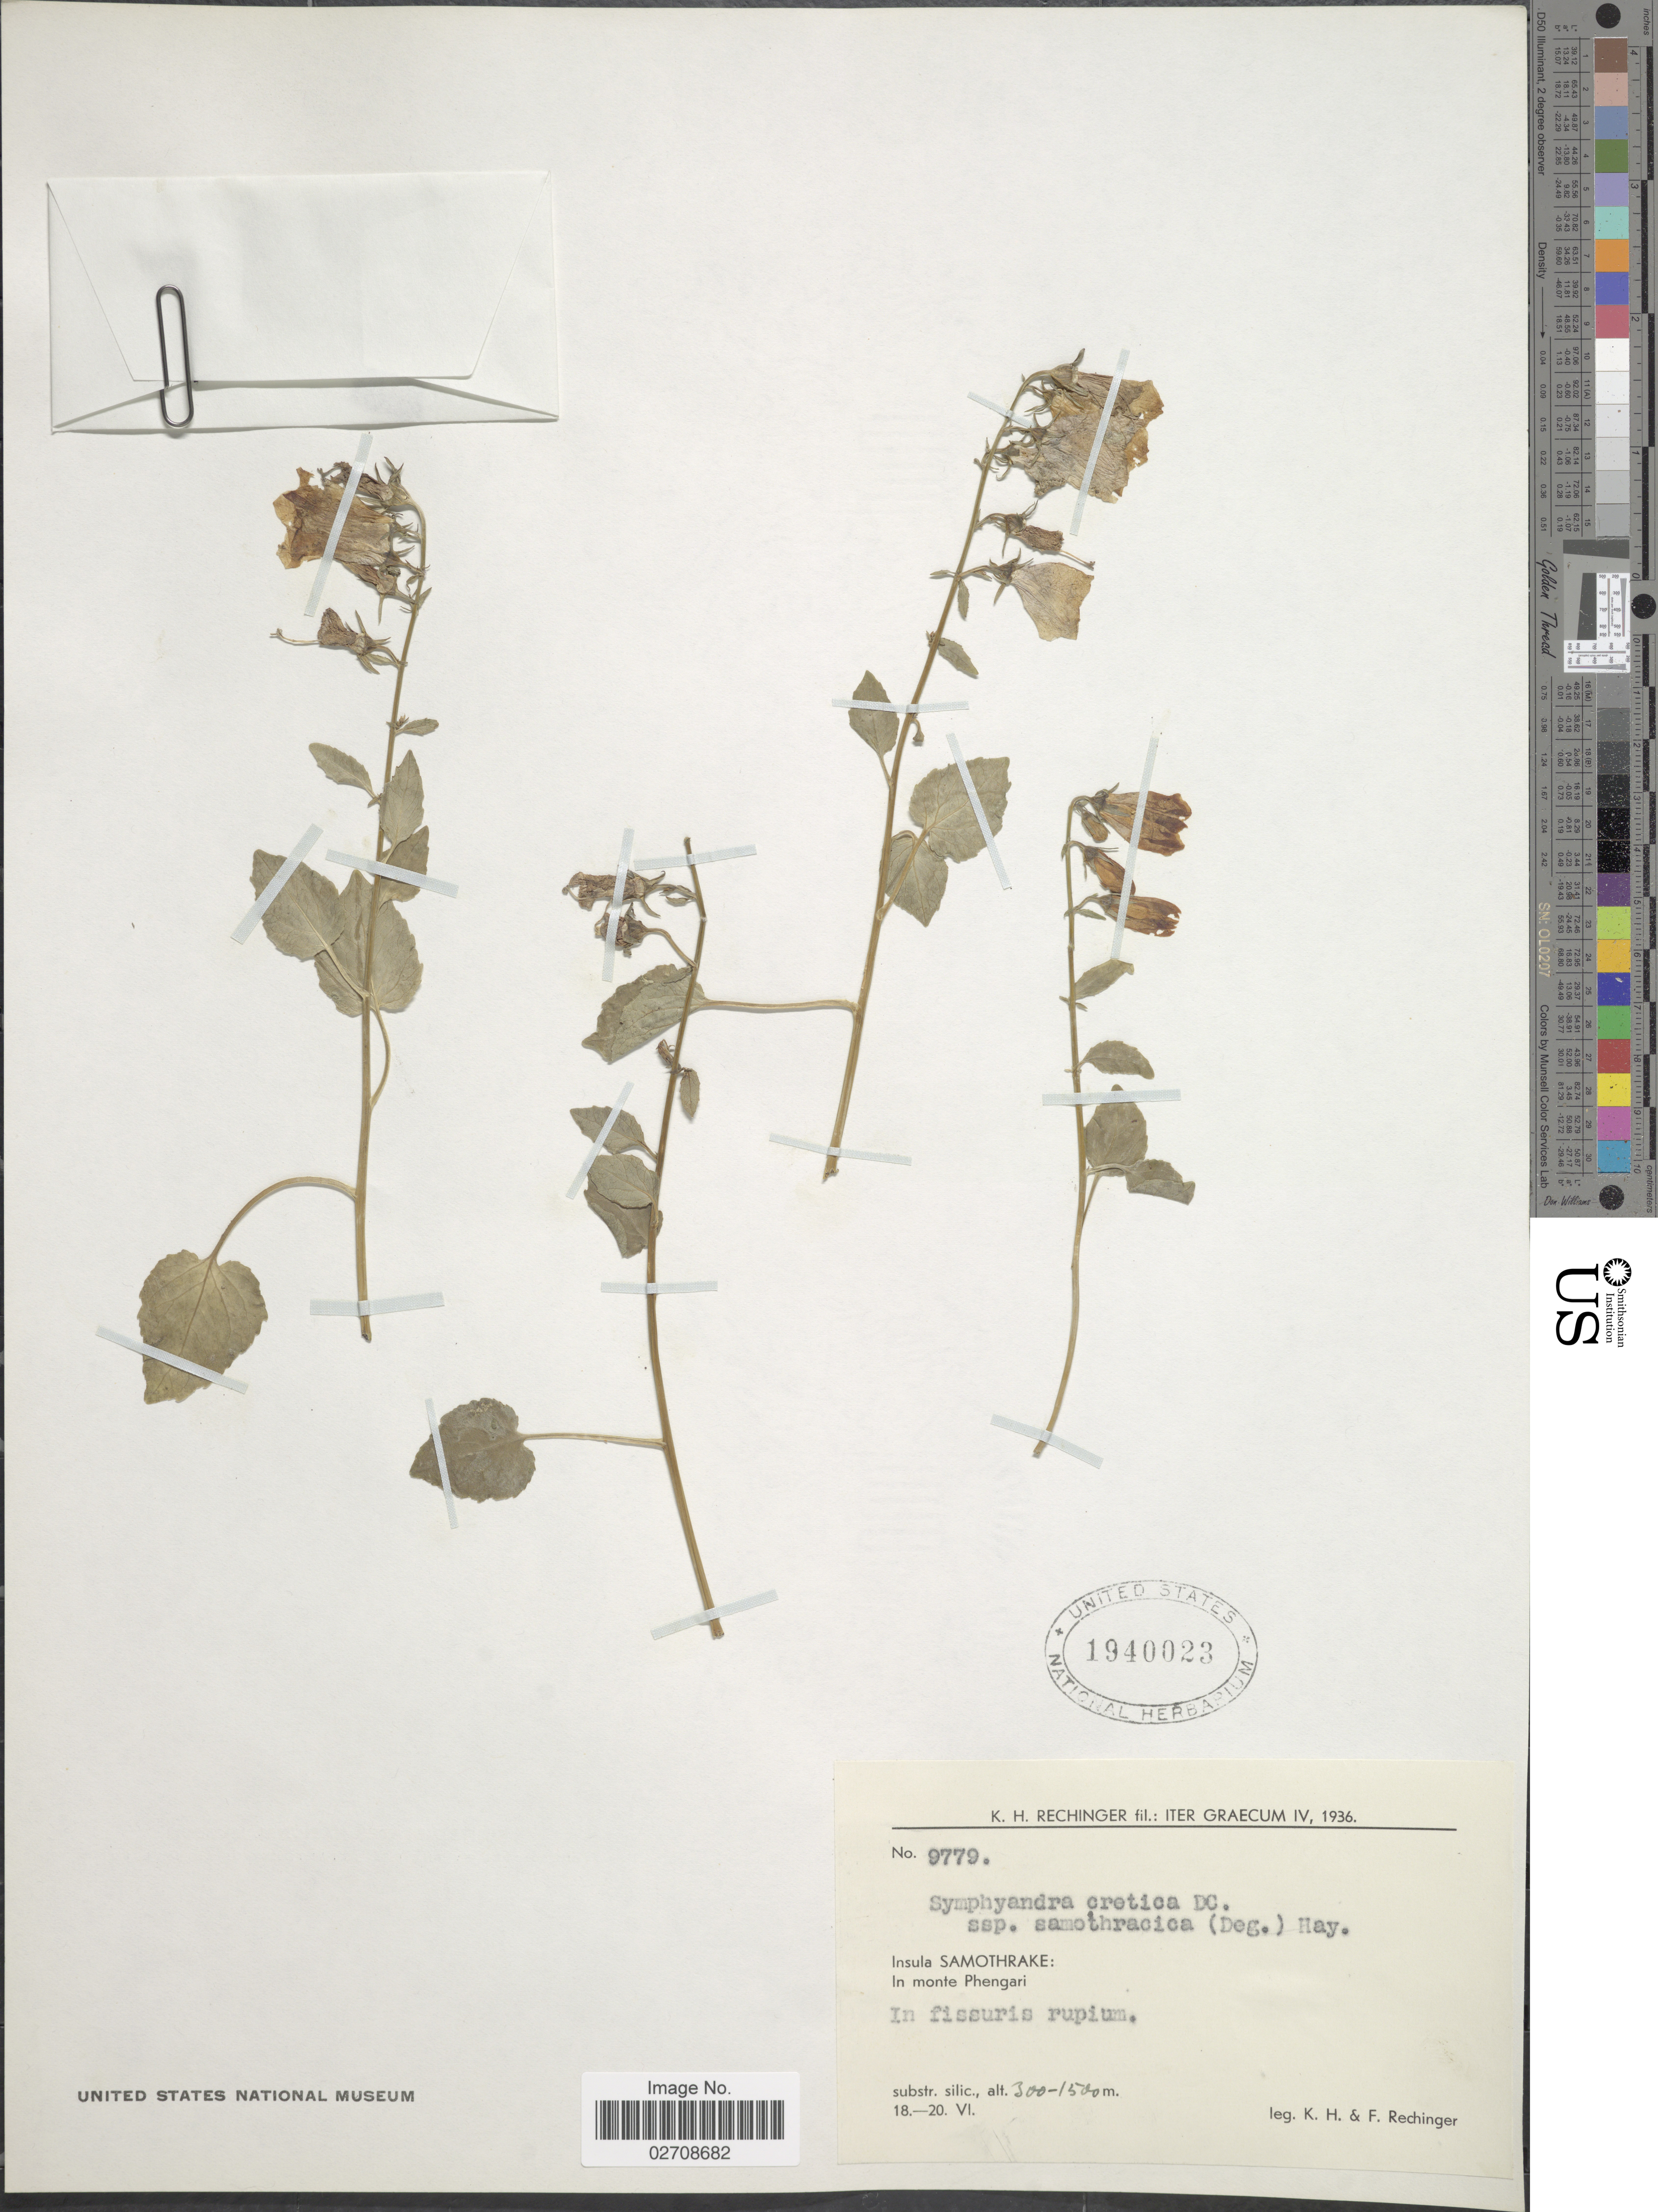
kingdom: Plantae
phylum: Tracheophyta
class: Magnoliopsida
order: Asterales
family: Campanulaceae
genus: Symphyandra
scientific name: Symphyandra cretica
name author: A. DC.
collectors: K. H. Rechinger & F. Rechinger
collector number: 9779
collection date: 1936-06-18/1936-06-20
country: Greece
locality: Iter Graecum, Insula Samothrake: In Monte Phengari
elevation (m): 300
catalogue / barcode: US 1940023